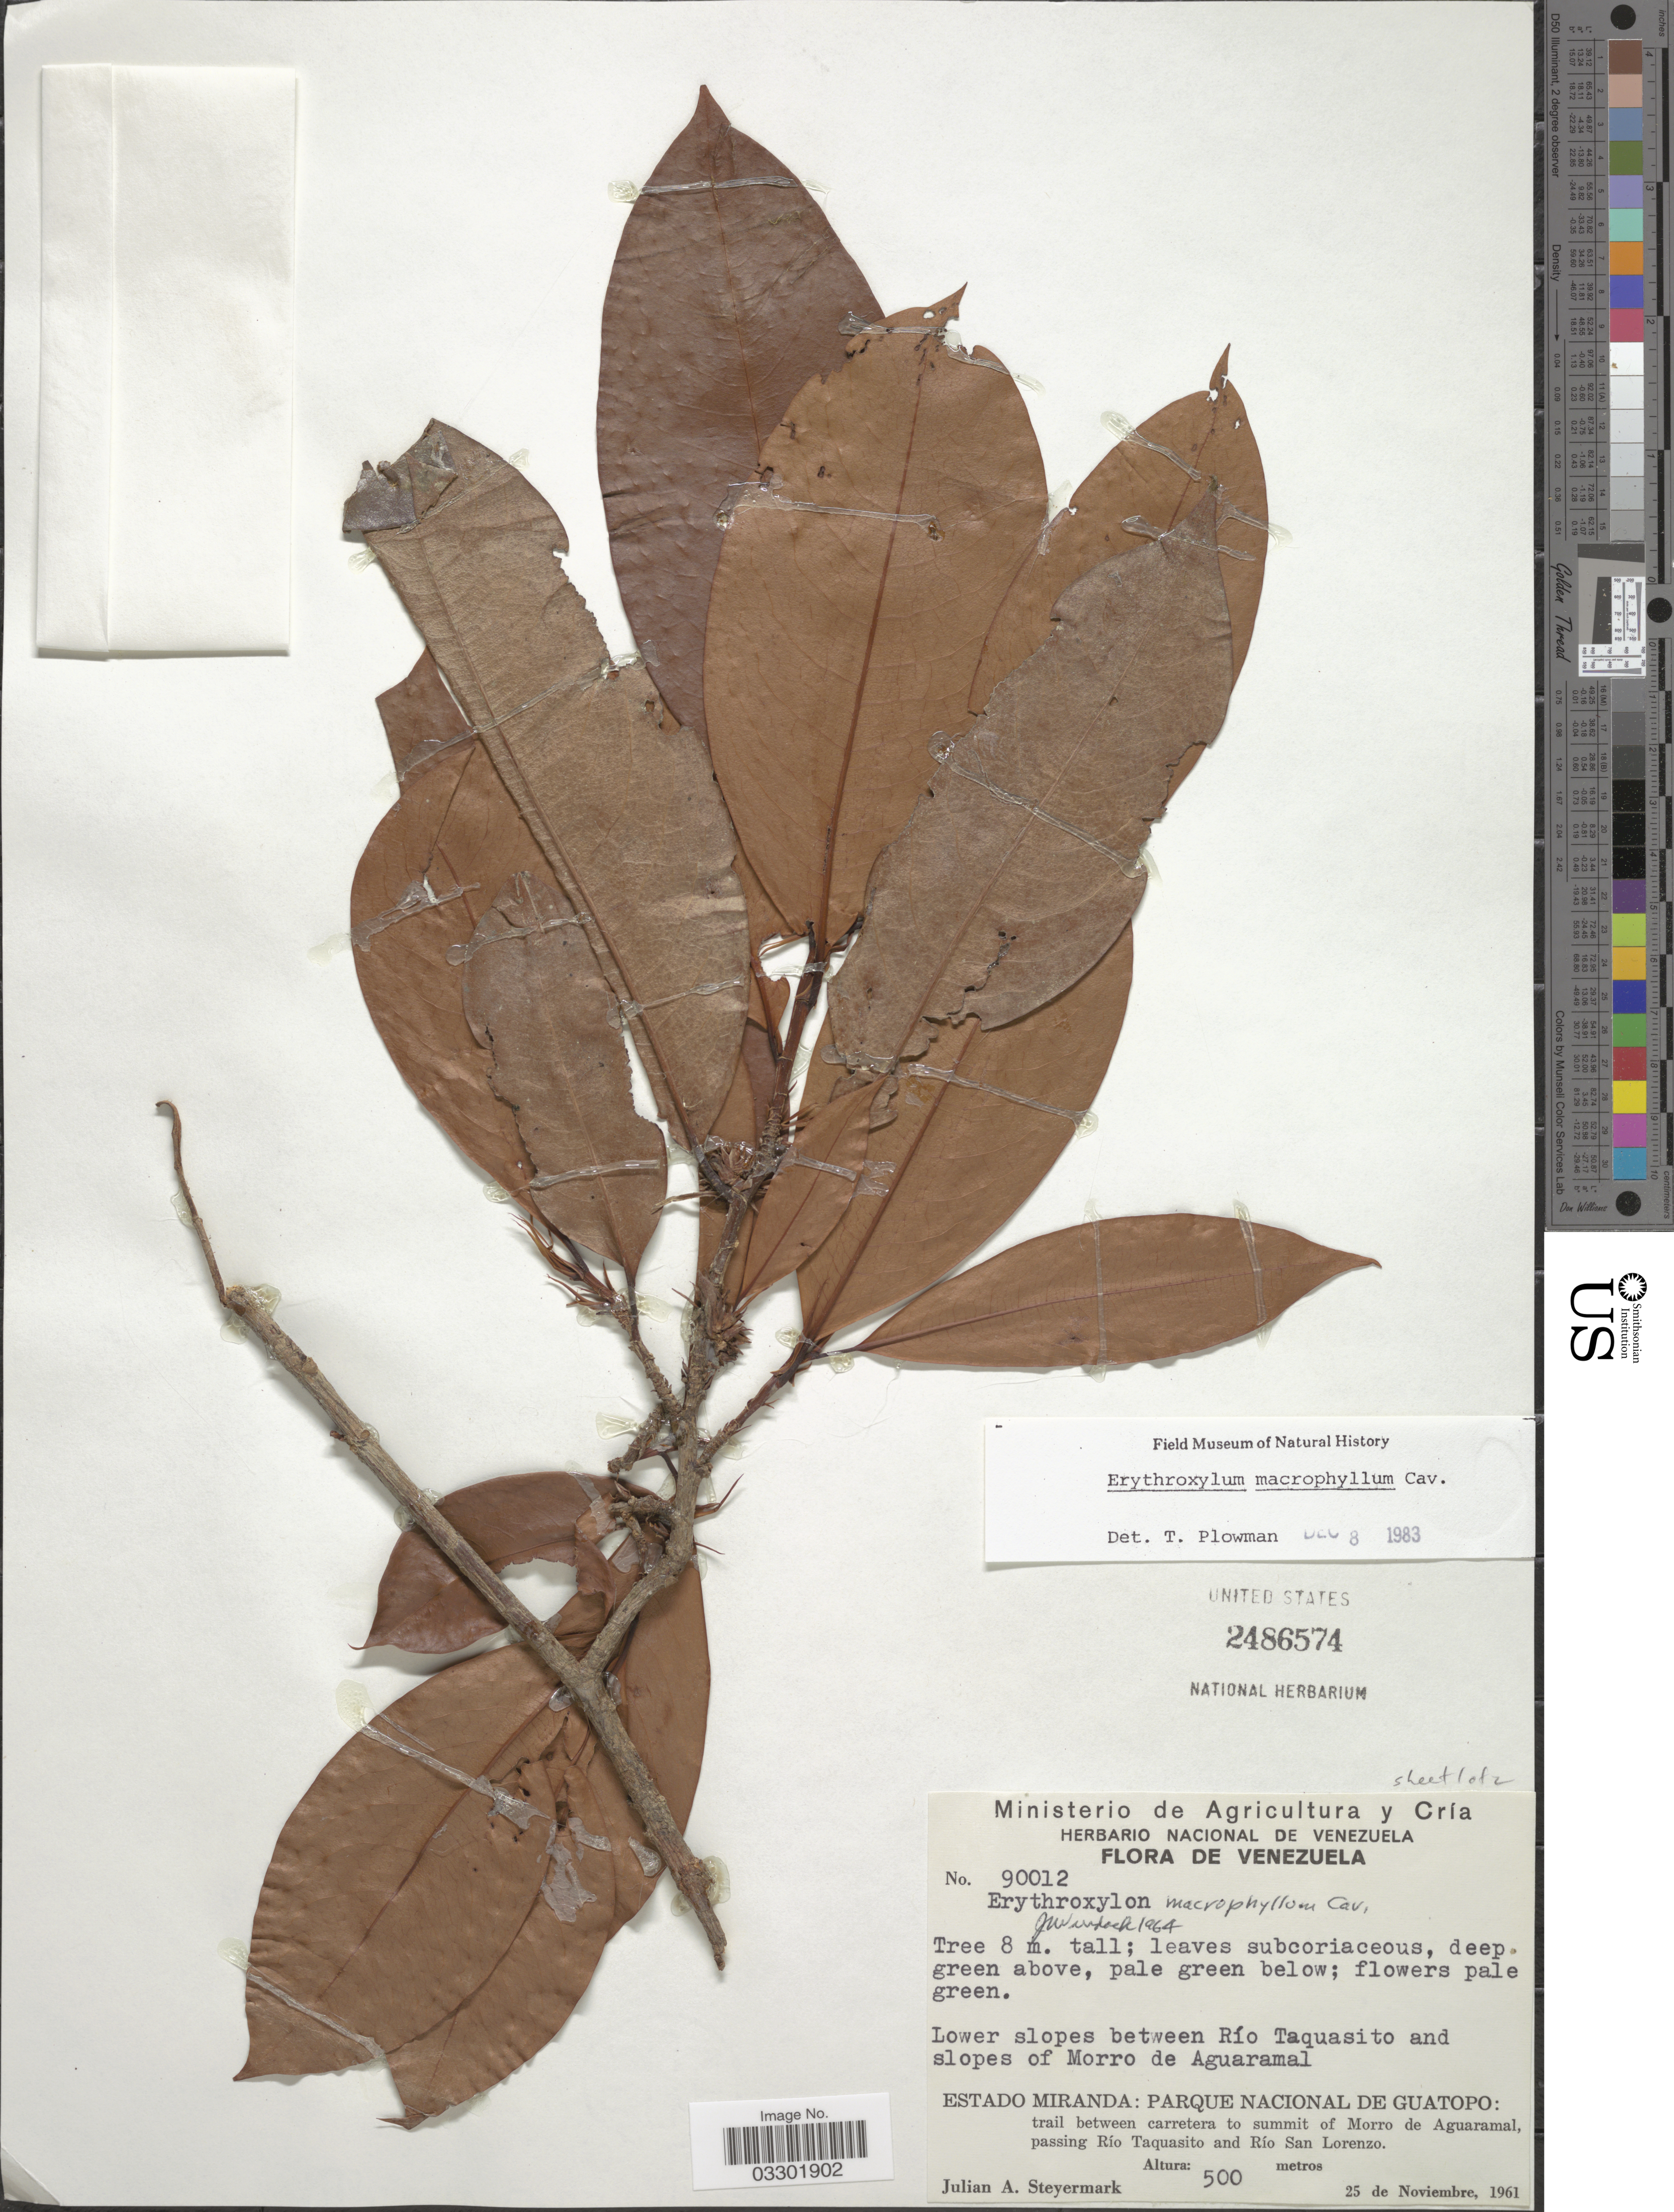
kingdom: Plantae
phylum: Tracheophyta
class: Magnoliopsida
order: Malpighiales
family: Erythroxylaceae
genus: Erythroxylum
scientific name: Erythroxylum macrophyllum var. macrophyllum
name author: Cav.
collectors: J. Steyermark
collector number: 90012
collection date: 1961-11-25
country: Venezuela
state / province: Miranda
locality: Lower slopes between Río Taquasito and slopes of Morro de Aguaramal. Parque Nacional de Guatopo: trail between carretera to summit of Morro de Aguaramal, passing Río Taquasito and Río San Lorenzo.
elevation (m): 500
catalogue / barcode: US 2486574